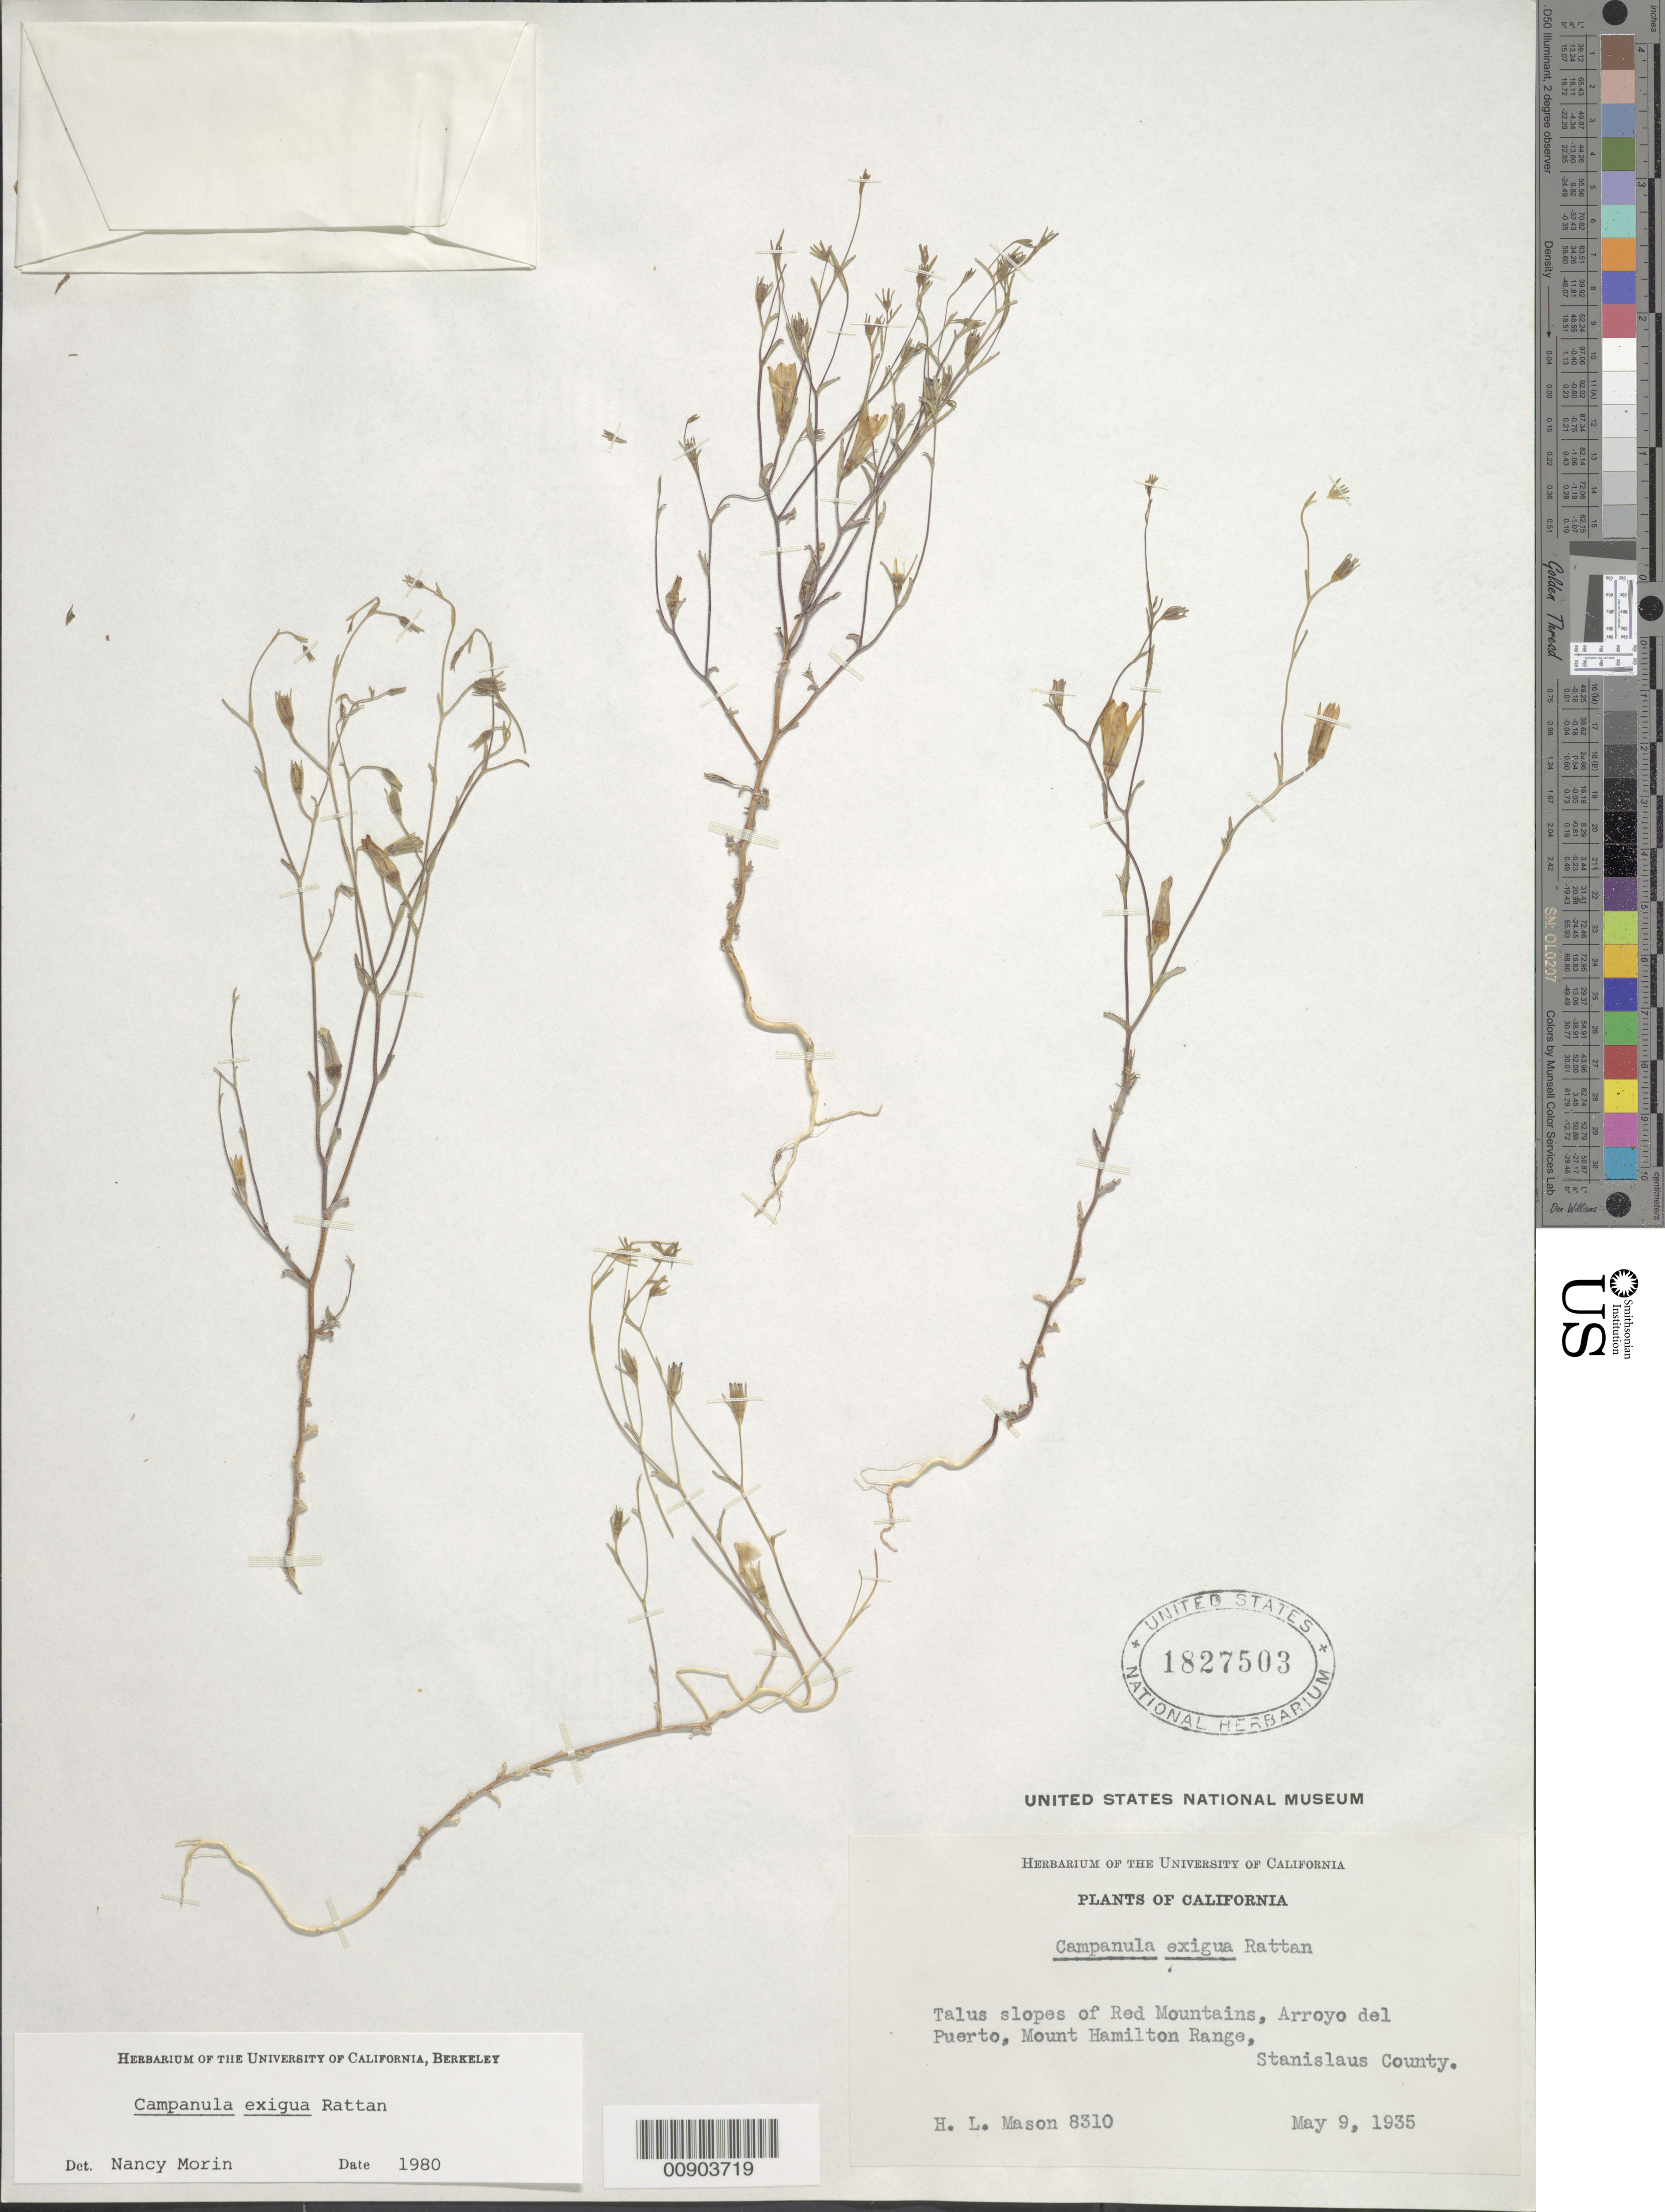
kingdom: Plantae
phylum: Tracheophyta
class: Magnoliopsida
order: Asterales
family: Campanulaceae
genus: Campanula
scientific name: Campanula exigua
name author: Rattan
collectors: H. L. Mason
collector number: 8310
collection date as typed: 09 May 1935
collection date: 1935-05-09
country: United States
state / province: California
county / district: Stanislaus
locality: Red Mountains, Arroyo del Puerto, Mount Hamilton Range.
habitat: Talus slopes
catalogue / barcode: US 1827503